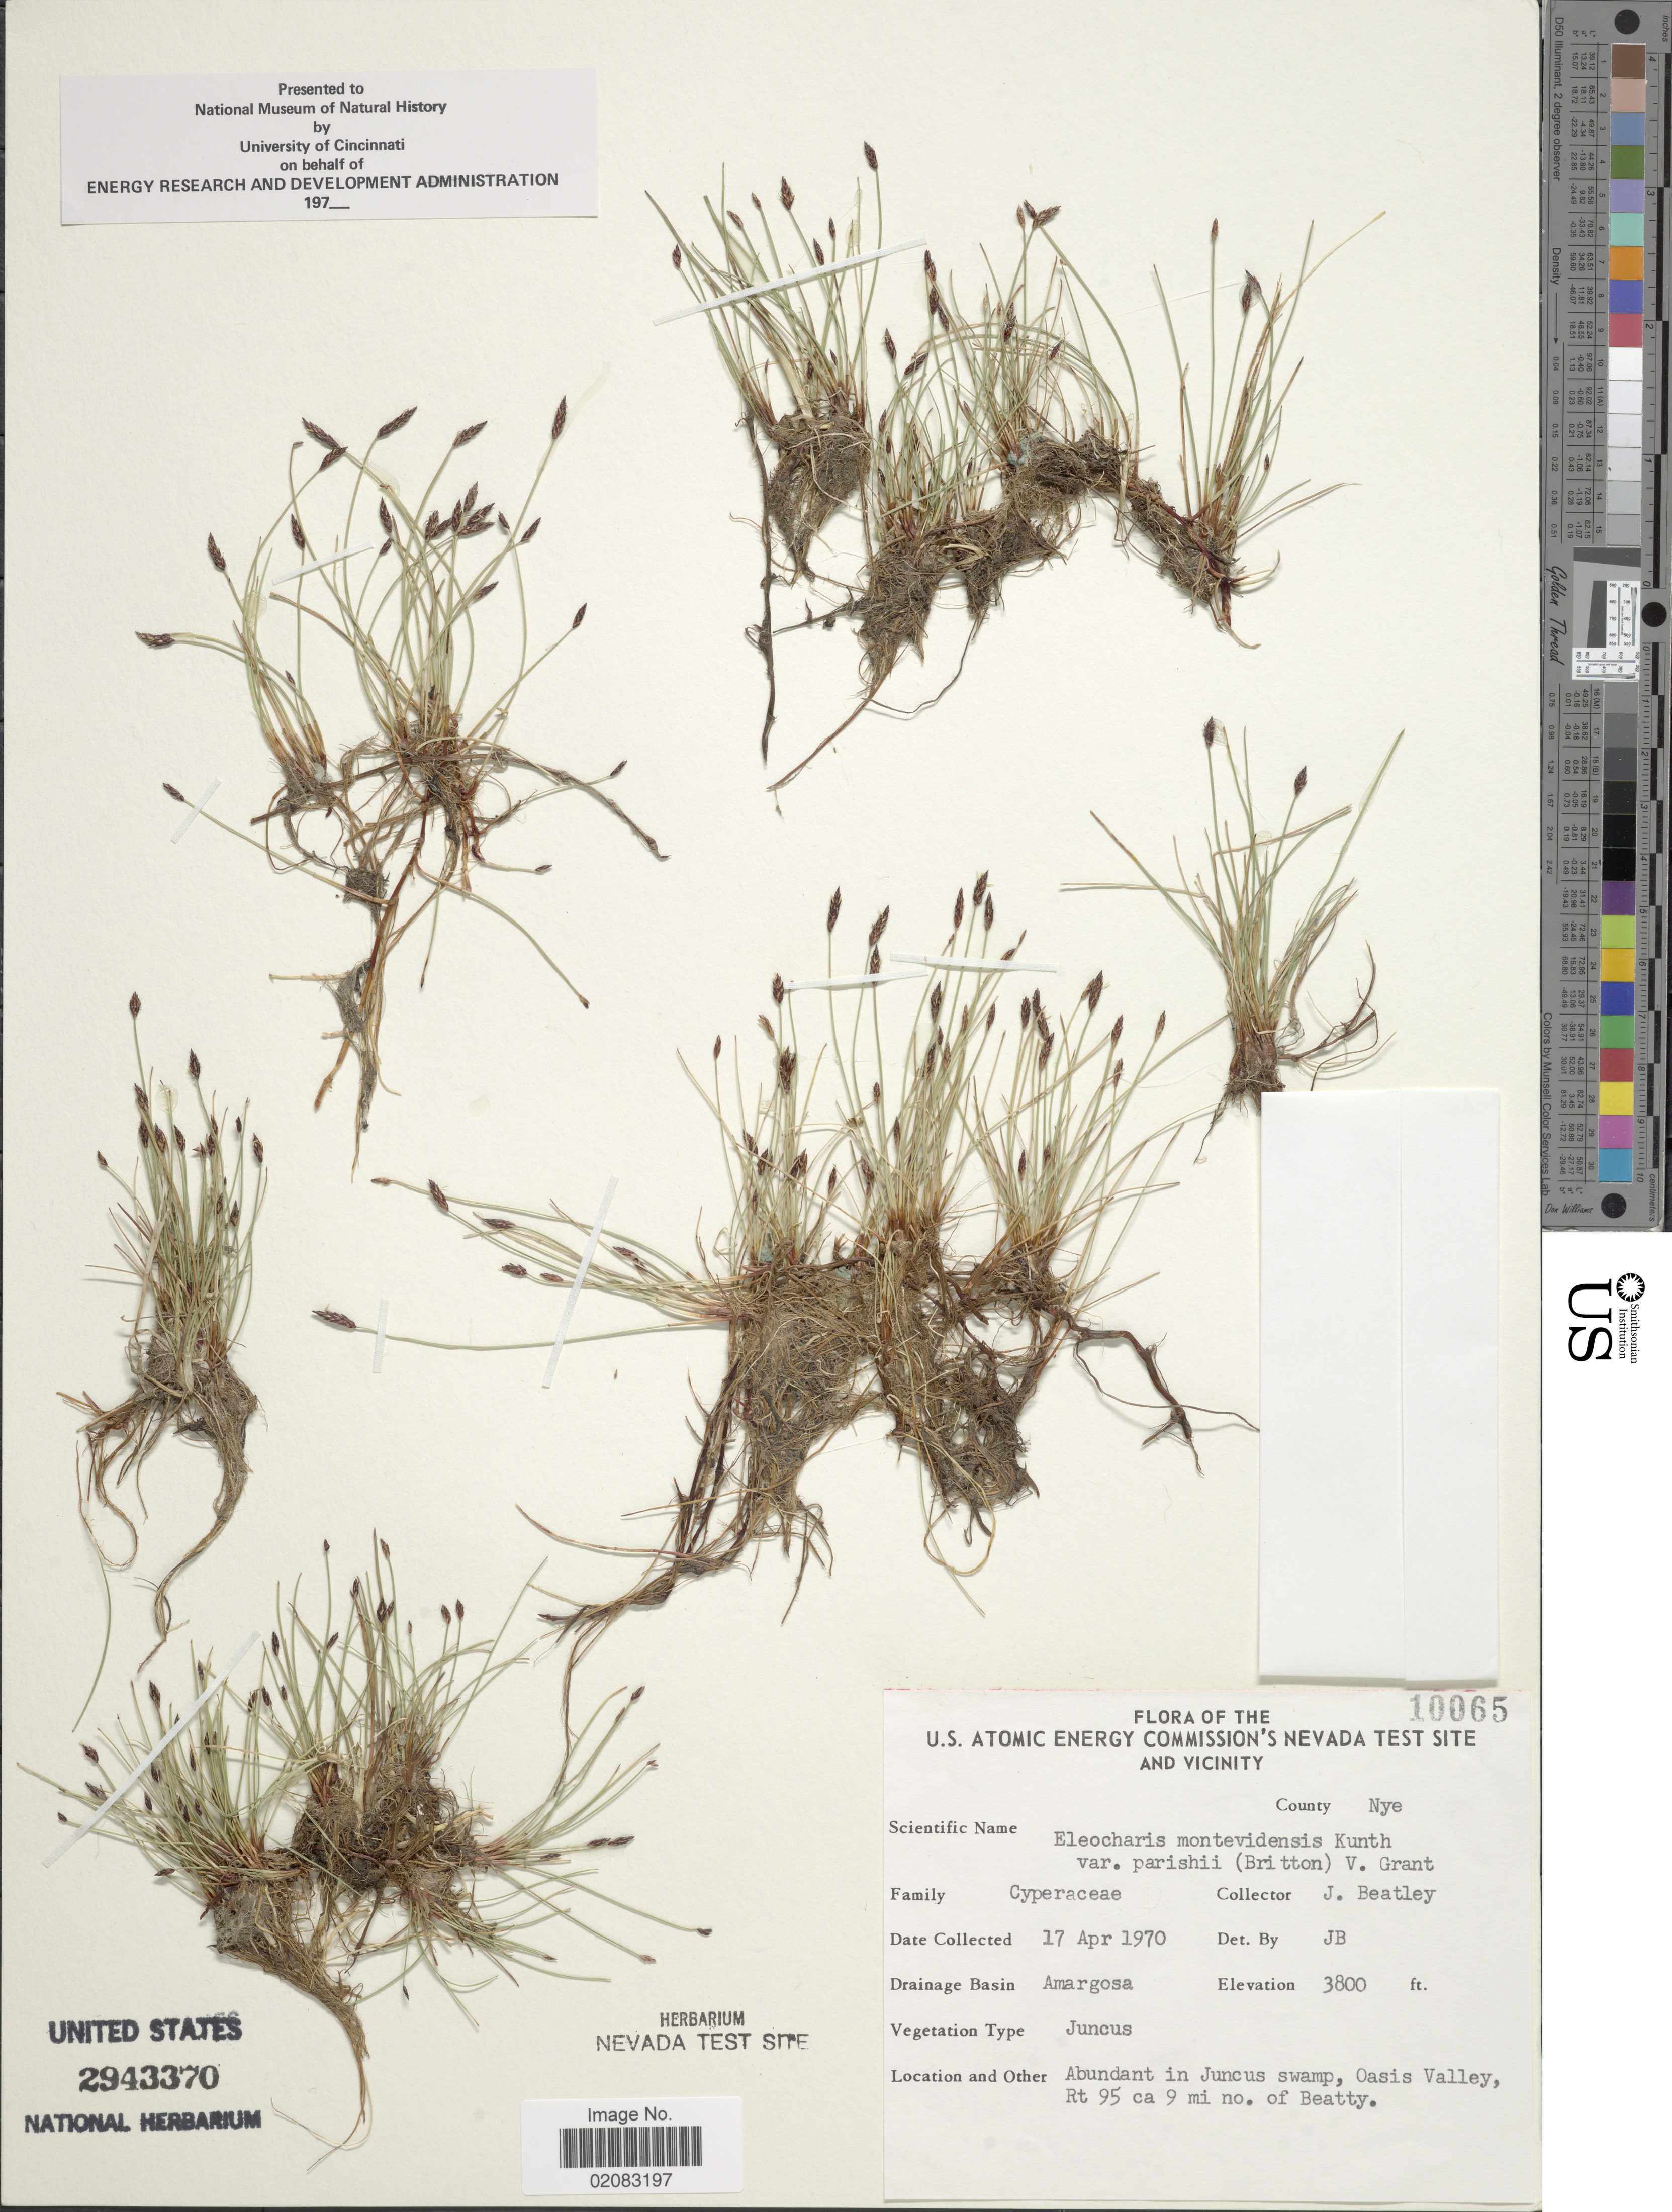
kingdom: Plantae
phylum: Tracheophyta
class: Liliopsida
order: Poales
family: Cyperaceae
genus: Eleocharis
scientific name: Eleocharis parishii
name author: Britton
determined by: Strong, Mark T., (BOT), Smithsonian Institution - National Museum of Natural History (UNITED STATES)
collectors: J. C. Beatley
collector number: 10065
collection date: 1970-04-17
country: United States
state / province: Nevada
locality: U.S. Atomic Energy Commision's Nevada Test Site and Vicinity, County Nye, Drainage Basin Amargosa, Abundant in Juncus swamp, Oasis Valley, Rt 95 ca 9 mi no of Beatty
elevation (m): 1158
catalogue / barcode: US 2943370